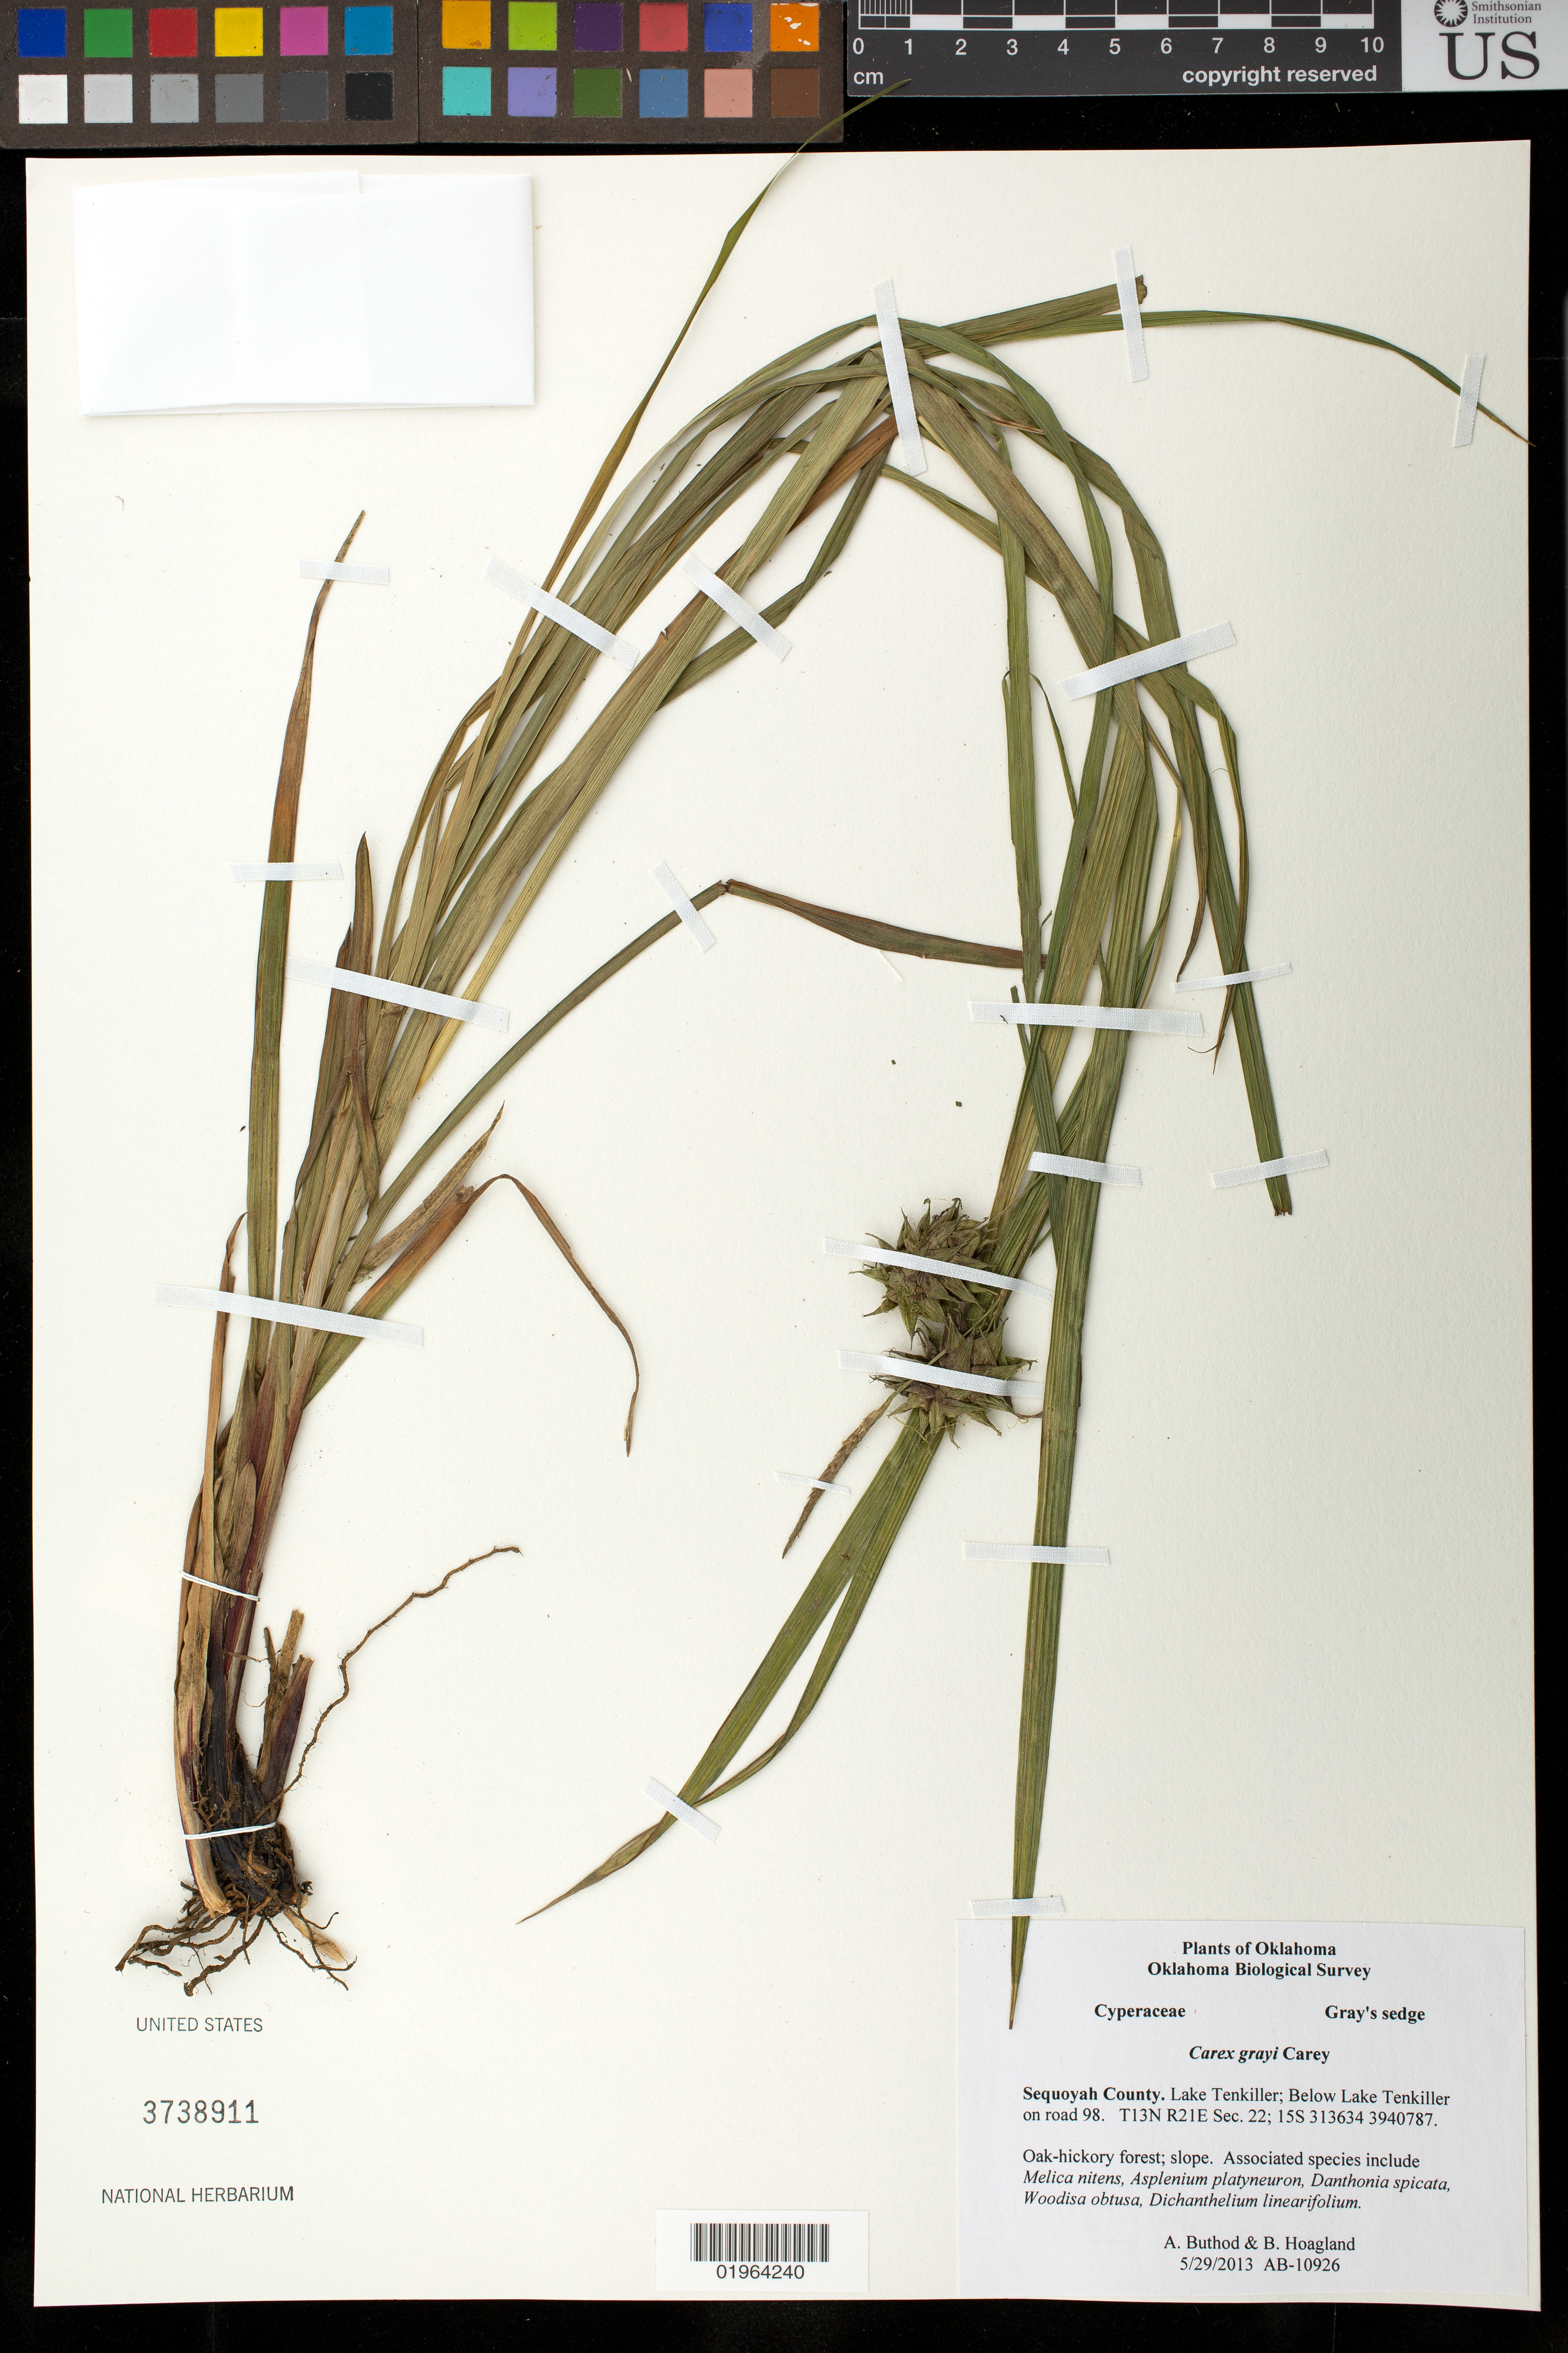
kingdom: Plantae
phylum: Tracheophyta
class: Liliopsida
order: Poales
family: Cyperaceae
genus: Carex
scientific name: Carex grayi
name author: J. Carey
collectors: A. Buthod & B. Hoagland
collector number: AB-10926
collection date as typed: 5/29/2013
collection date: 2013-05-29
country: United States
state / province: Oklahoma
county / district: Sequoyah County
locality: Lake Tenkiller; Below Lake Tenkiller on road 98. T13N R21E Sec. 22;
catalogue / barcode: US 3738911